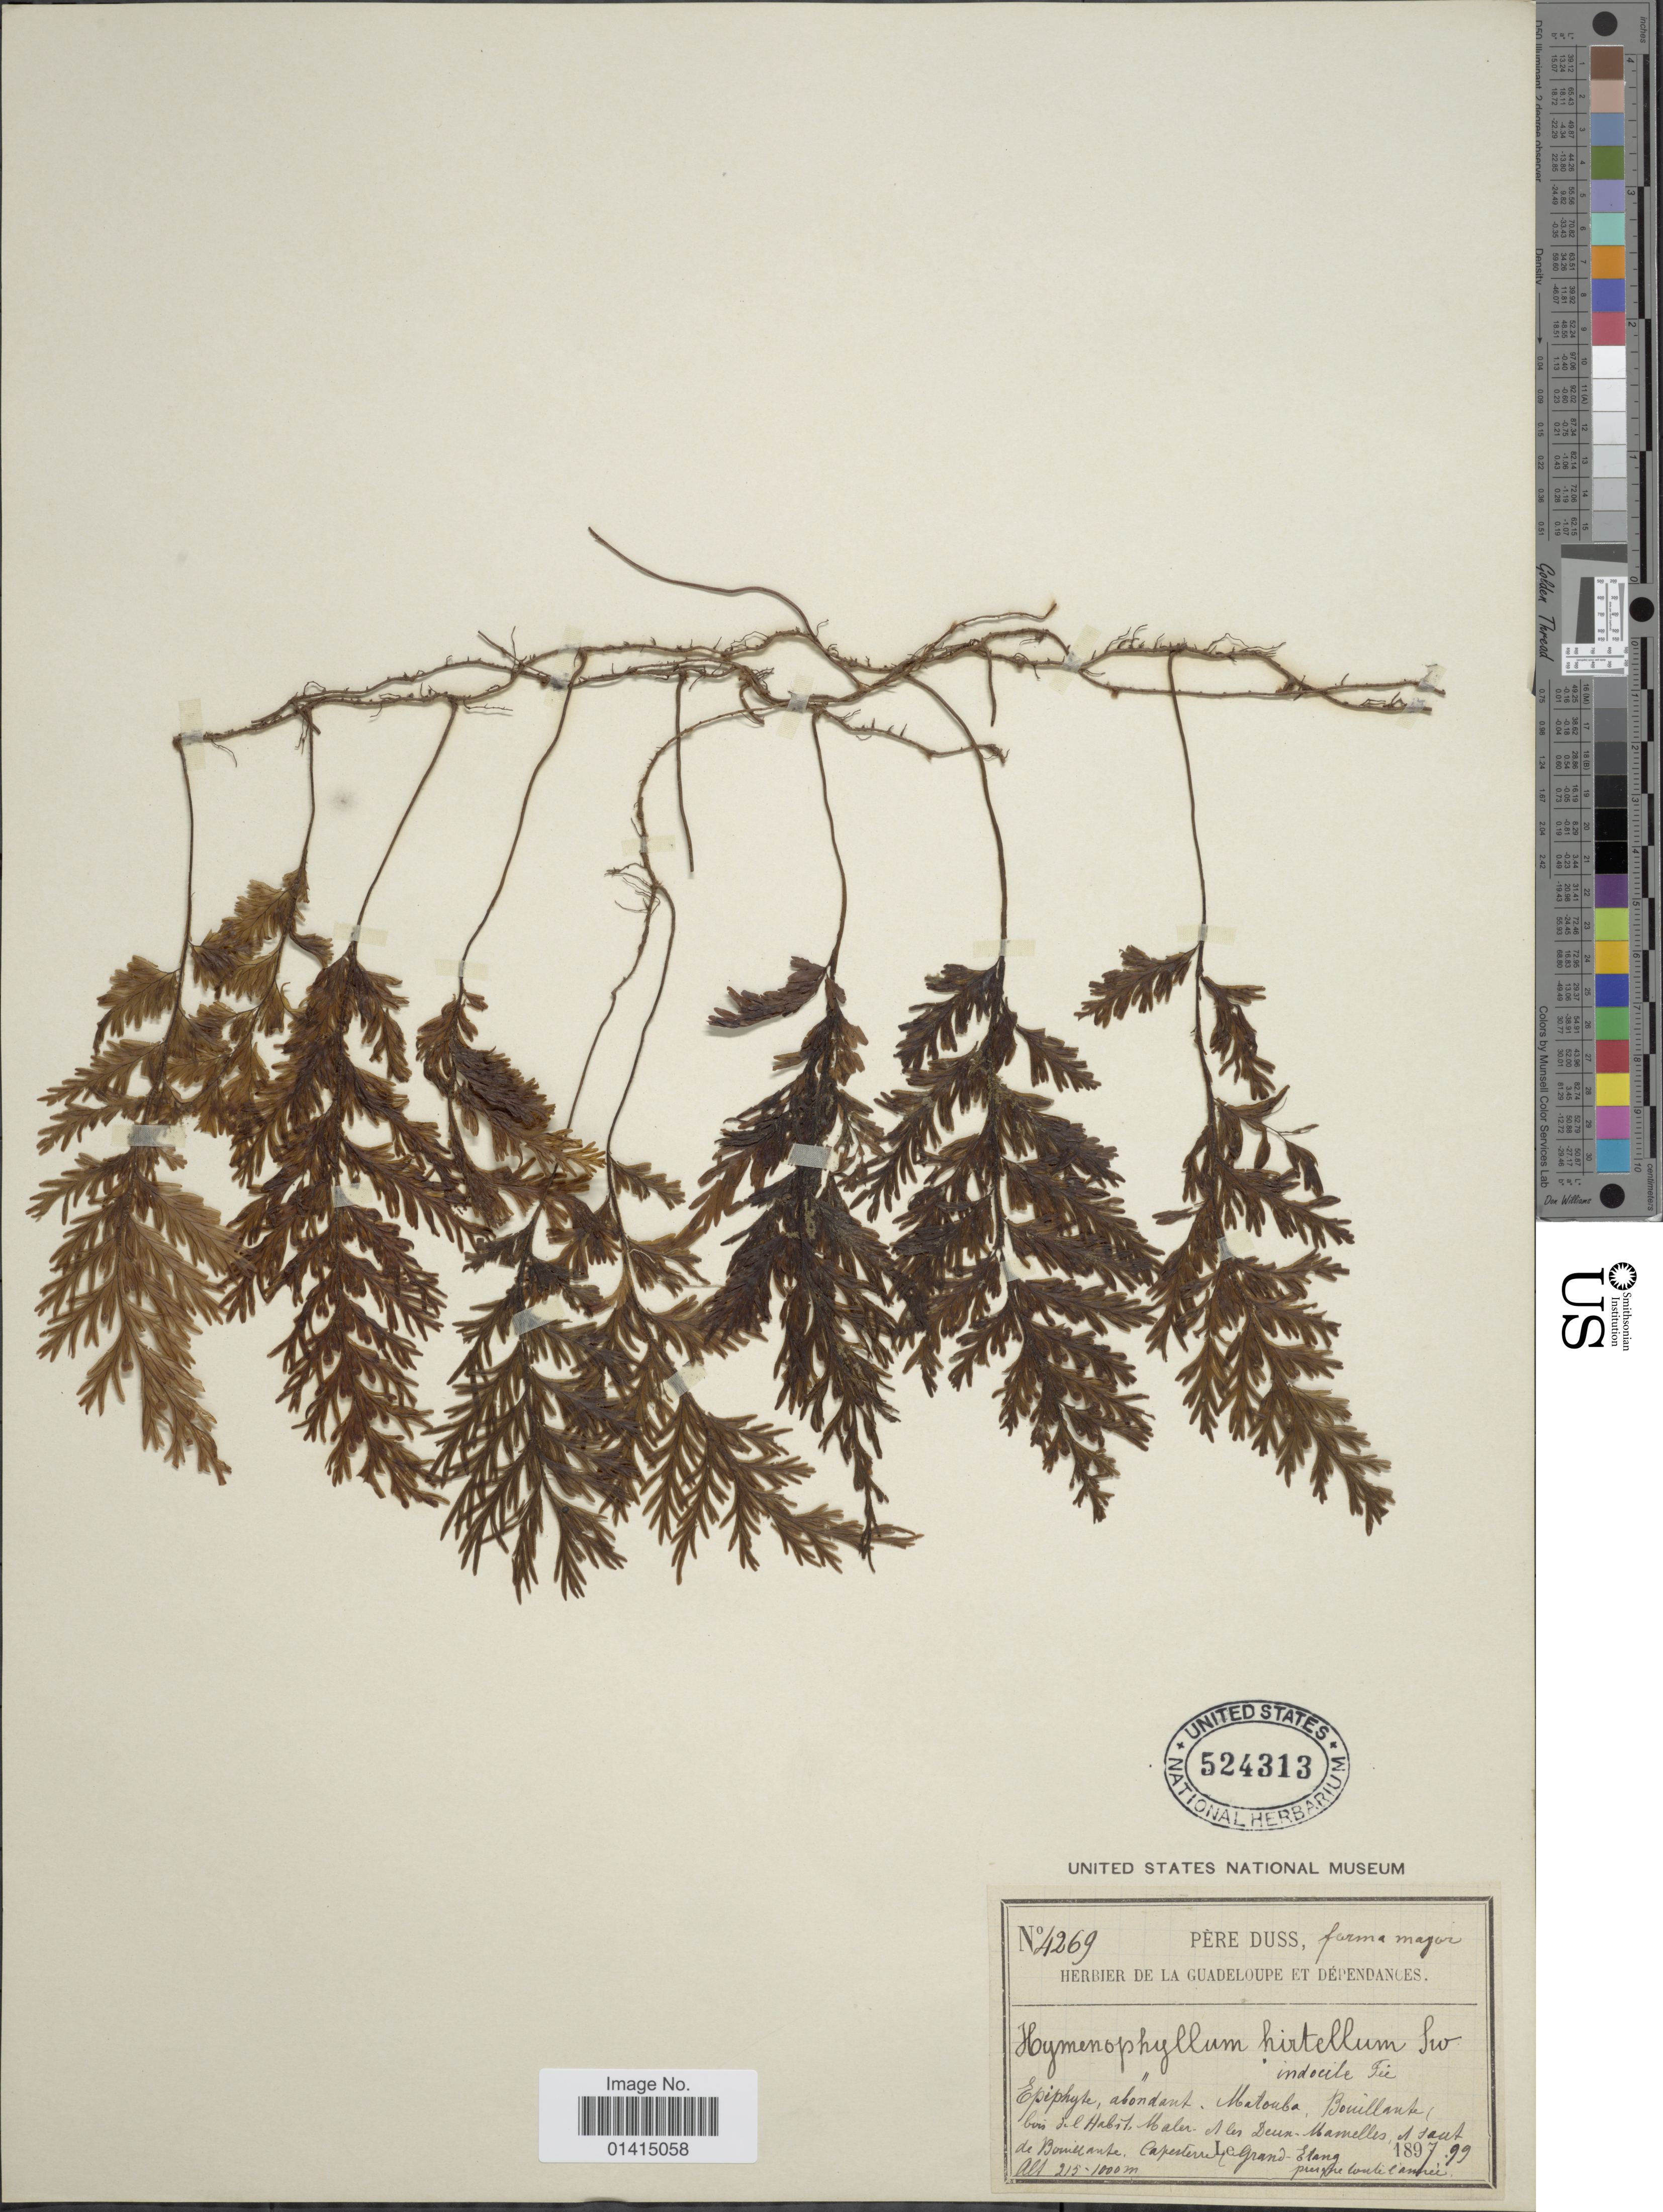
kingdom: Plantae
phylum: Tracheophyta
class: Polypodiopsida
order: Hymenophyllales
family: Hymenophyllaceae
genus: Hymenophyllum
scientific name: Hymenophyllum hirtellum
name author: Sw. in Schrad.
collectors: Père Duss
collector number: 4269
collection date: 1897/1899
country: Guadeloupe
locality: Matouba, Bouillante, bois del Habit. Maler et les Deux-Mamelles, et saut de Bouillante. Capesterre, Grand Étang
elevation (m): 215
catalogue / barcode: US 524313